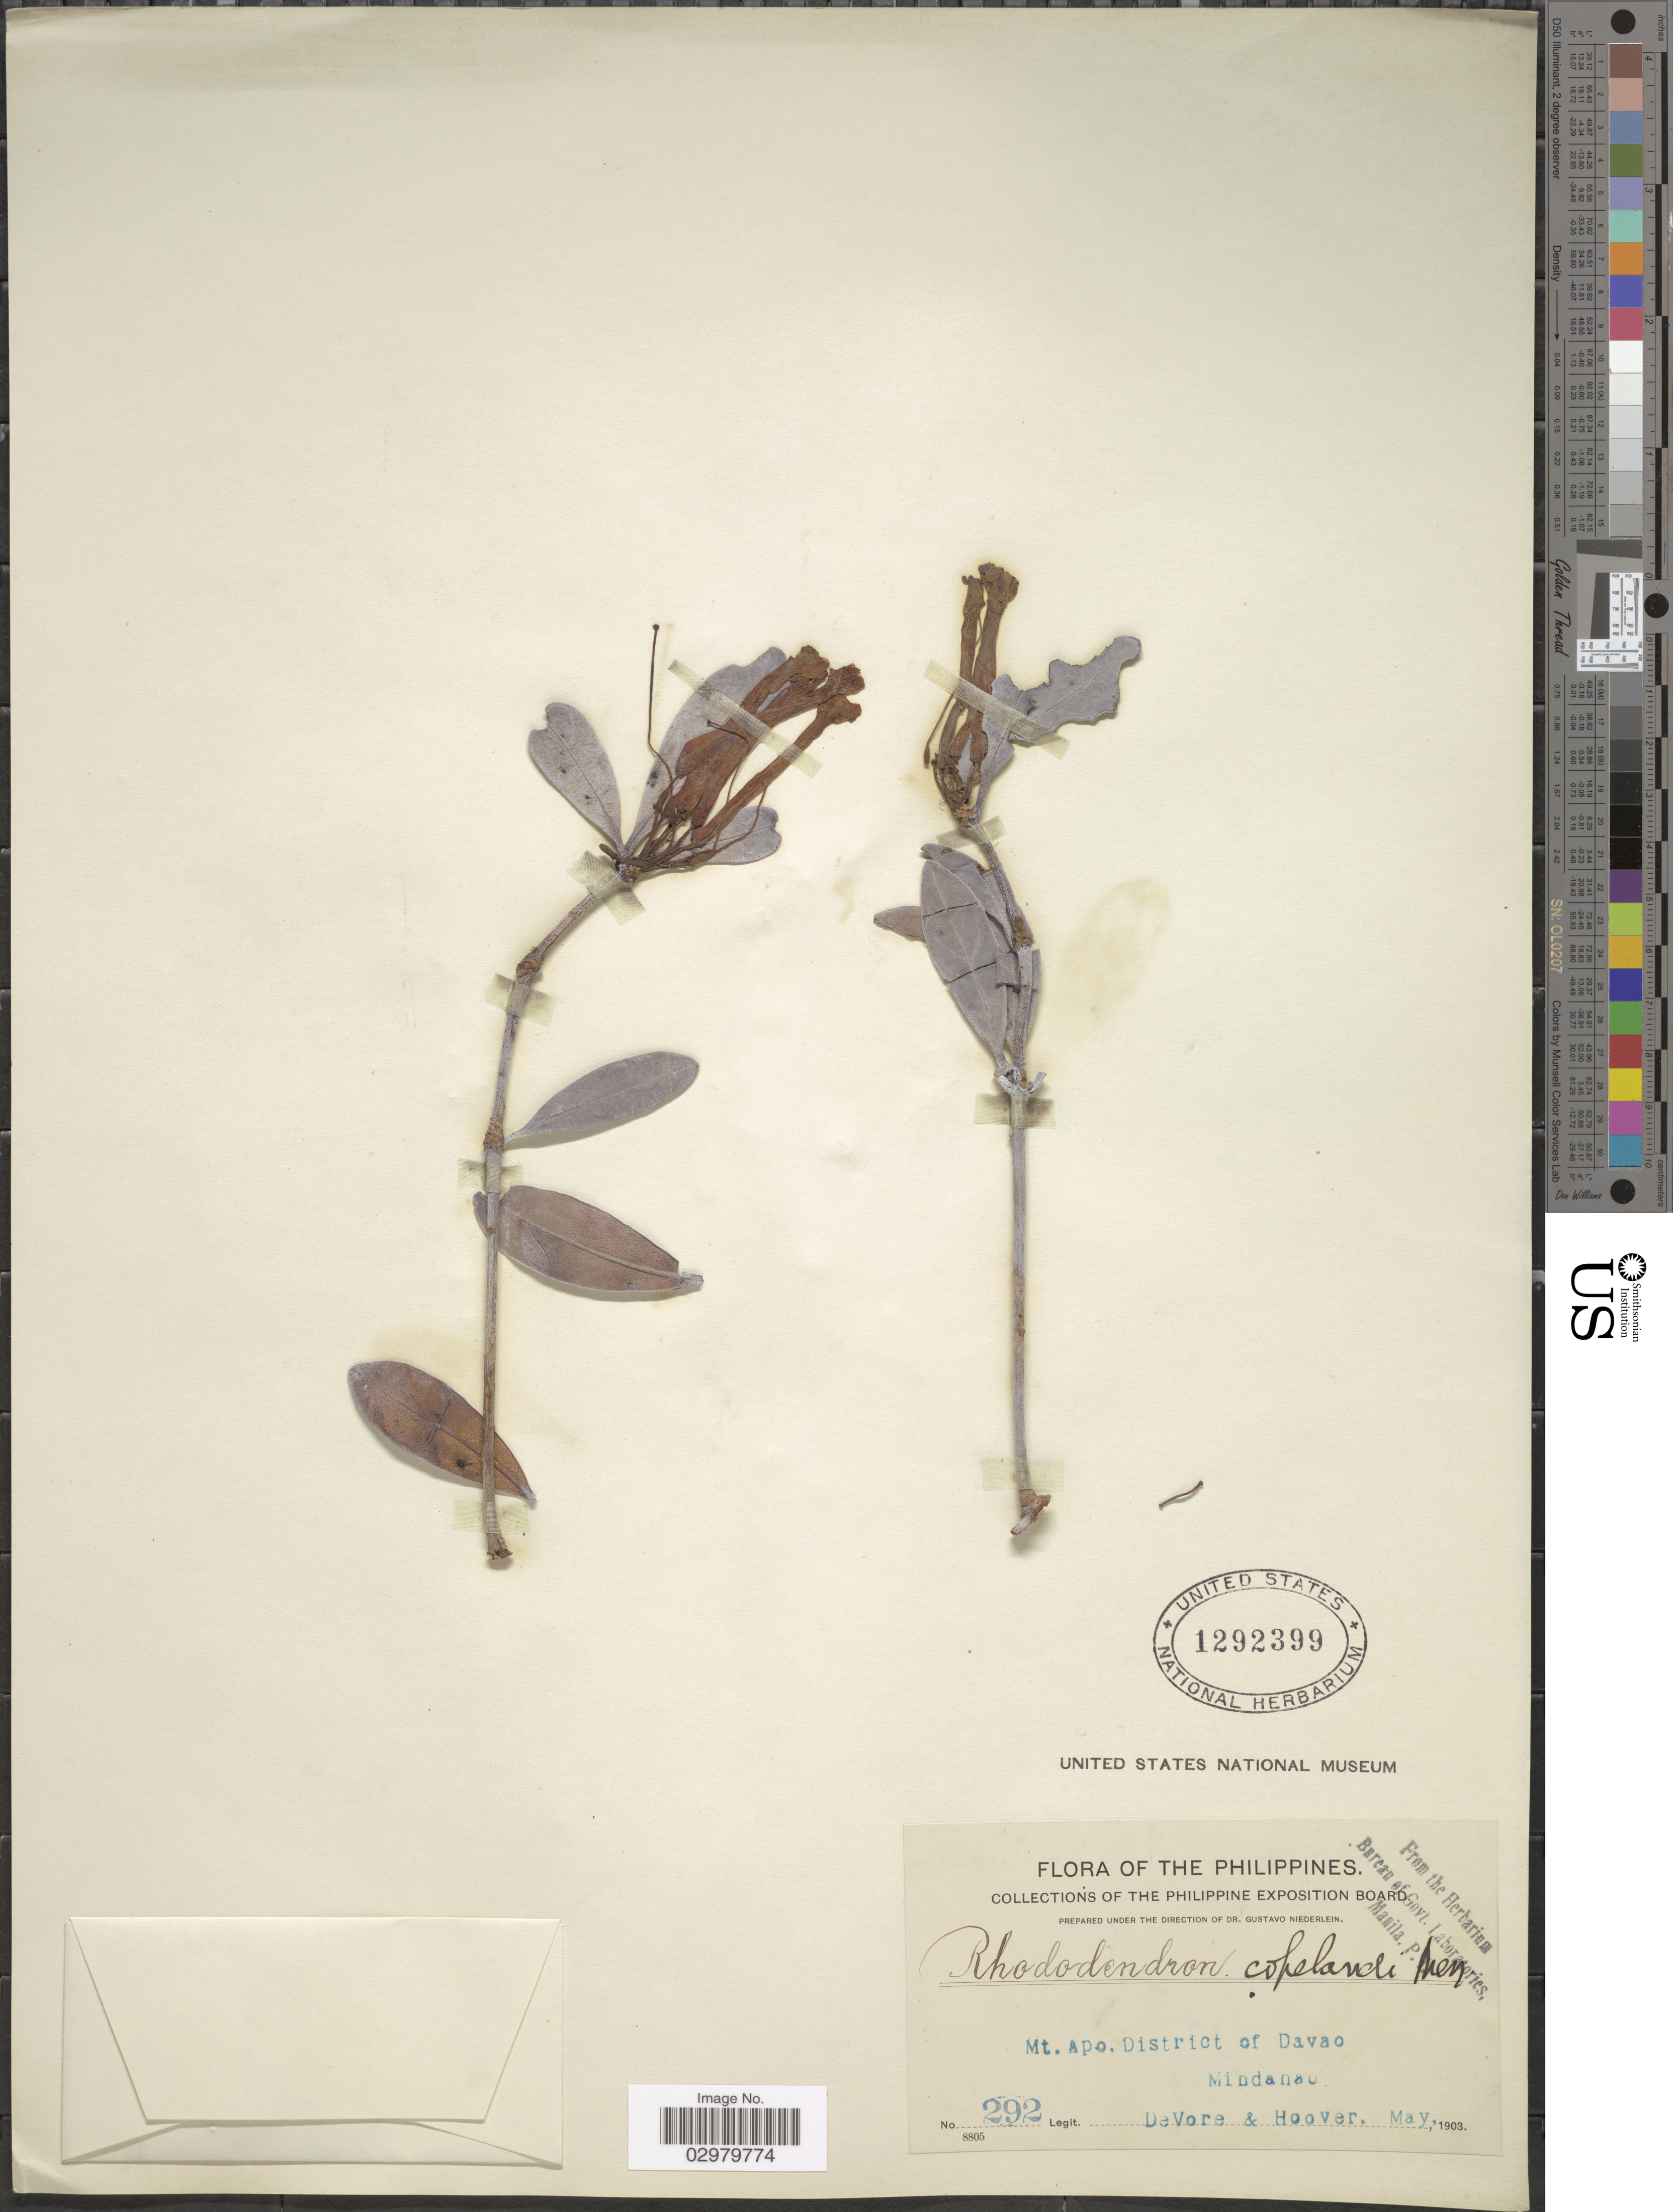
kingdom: Plantae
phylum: Tracheophyta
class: Magnoliopsida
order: Ericales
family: Ericaceae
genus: Rhododendron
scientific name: Rhododendron copelandii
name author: Merr.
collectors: B. F. DeVore & -- Hoover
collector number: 292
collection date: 1903-05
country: Philippines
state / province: Davao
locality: Mt. Apo, District of Davao. Mindanao.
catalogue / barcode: US 1292399